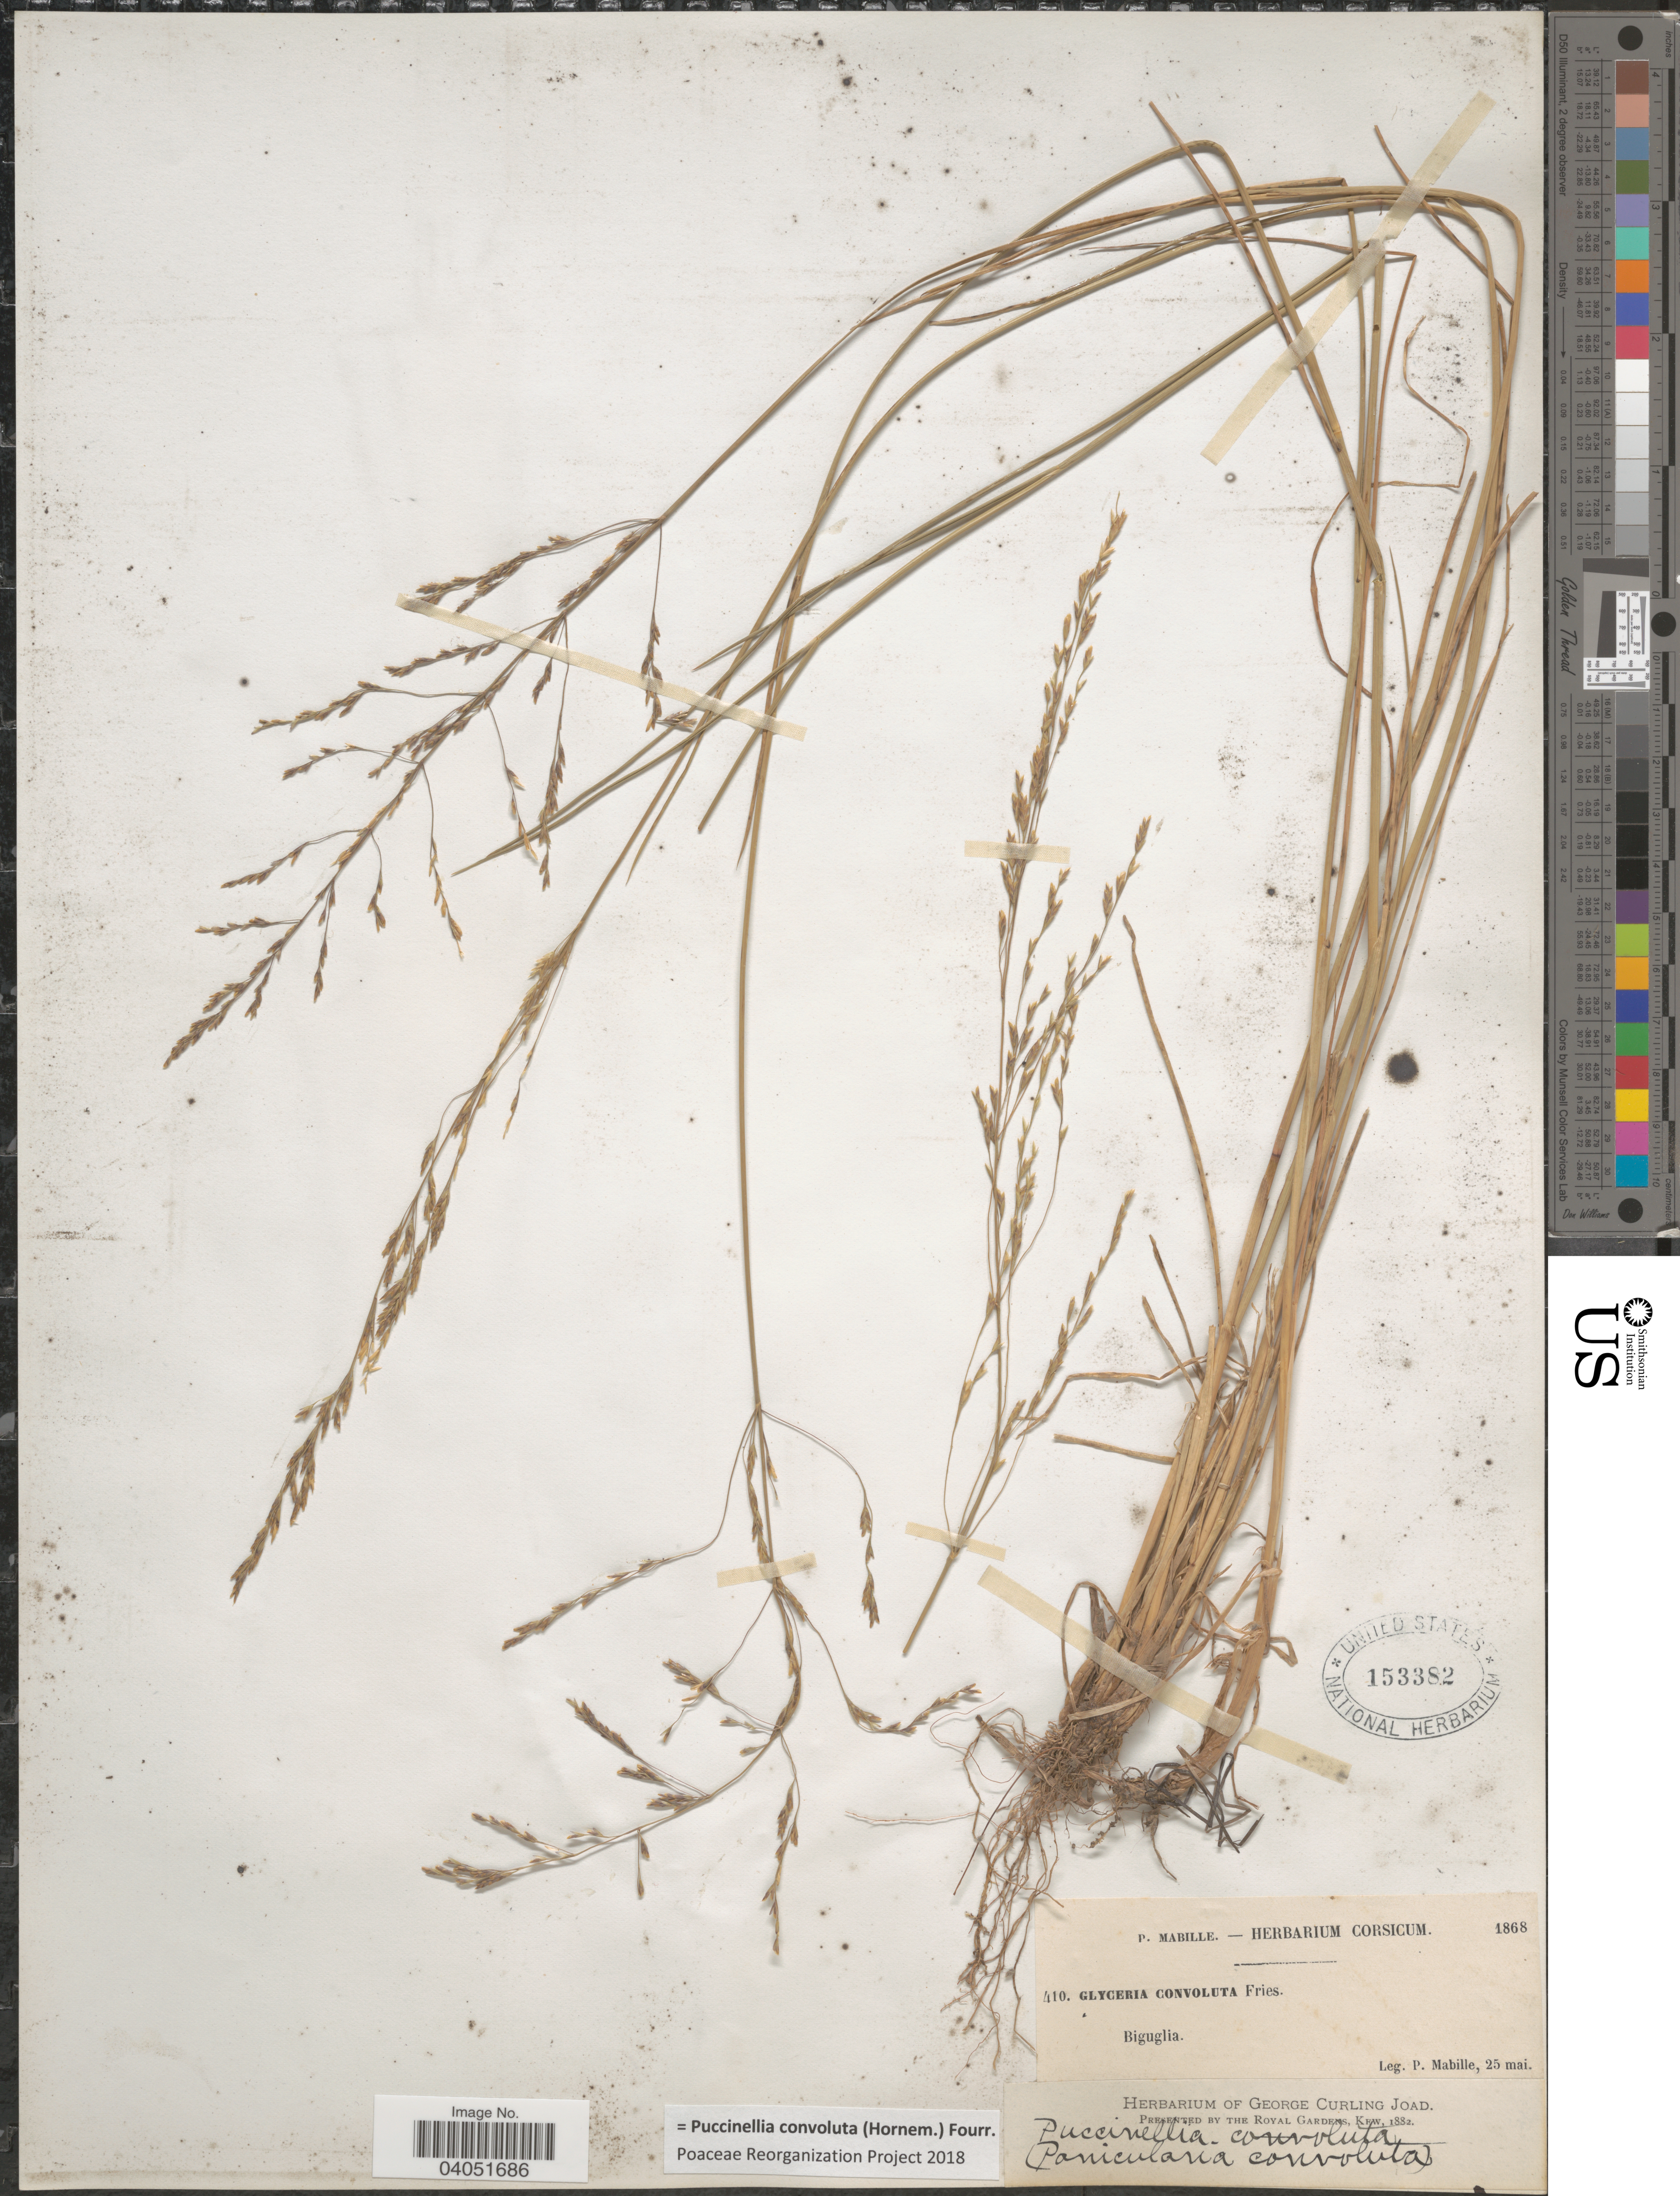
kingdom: Plantae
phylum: Tracheophyta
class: Liliopsida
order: Poales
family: Poaceae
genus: Puccinellia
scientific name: Puccinellia convoluta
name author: (Hornem.) Fourr.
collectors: P. Mabille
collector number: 410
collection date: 1868-05-25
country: France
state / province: Corsica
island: Corse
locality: Biguglia.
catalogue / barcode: US 153382